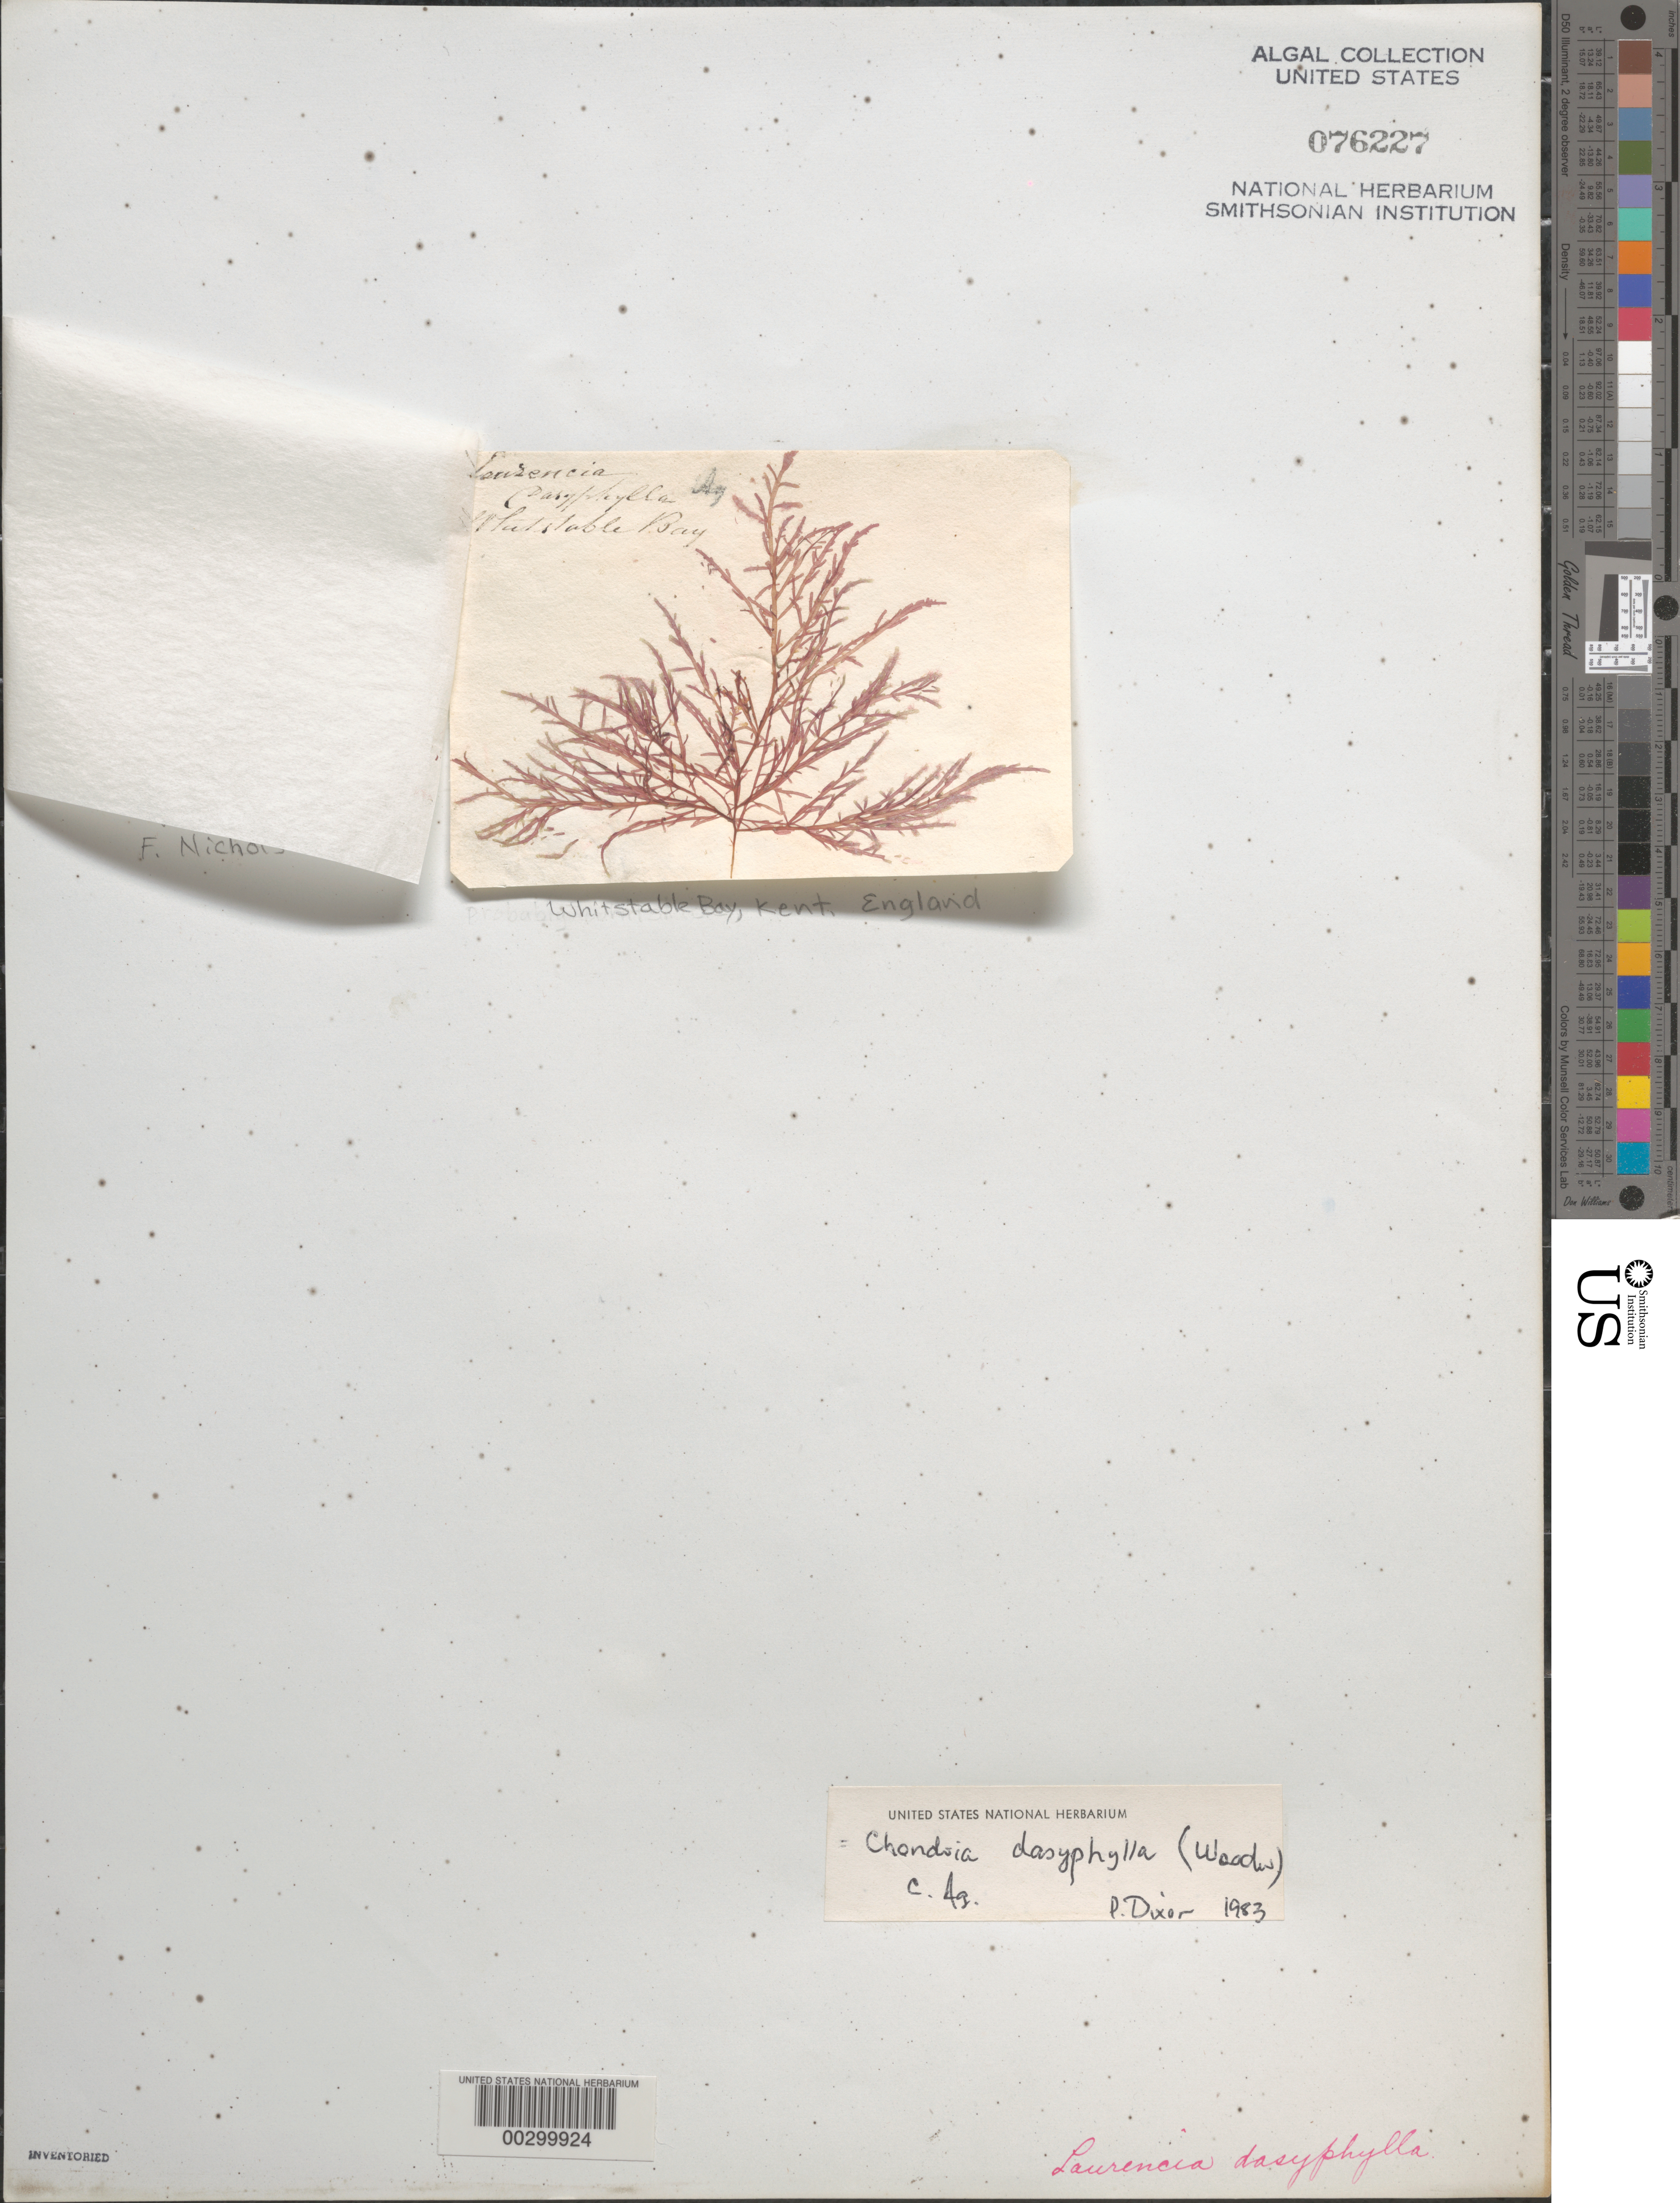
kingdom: Plantae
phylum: Rhodophyta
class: Florideophyceae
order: Ceramiales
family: Rhodomelaceae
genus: Chondria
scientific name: Chondria dasyphylla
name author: (Woodw.) C. Agardh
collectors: F. Nichols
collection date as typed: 05 Sep 186-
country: United Kingdom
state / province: England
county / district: Kent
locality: Whitstable Bay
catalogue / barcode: US 76227